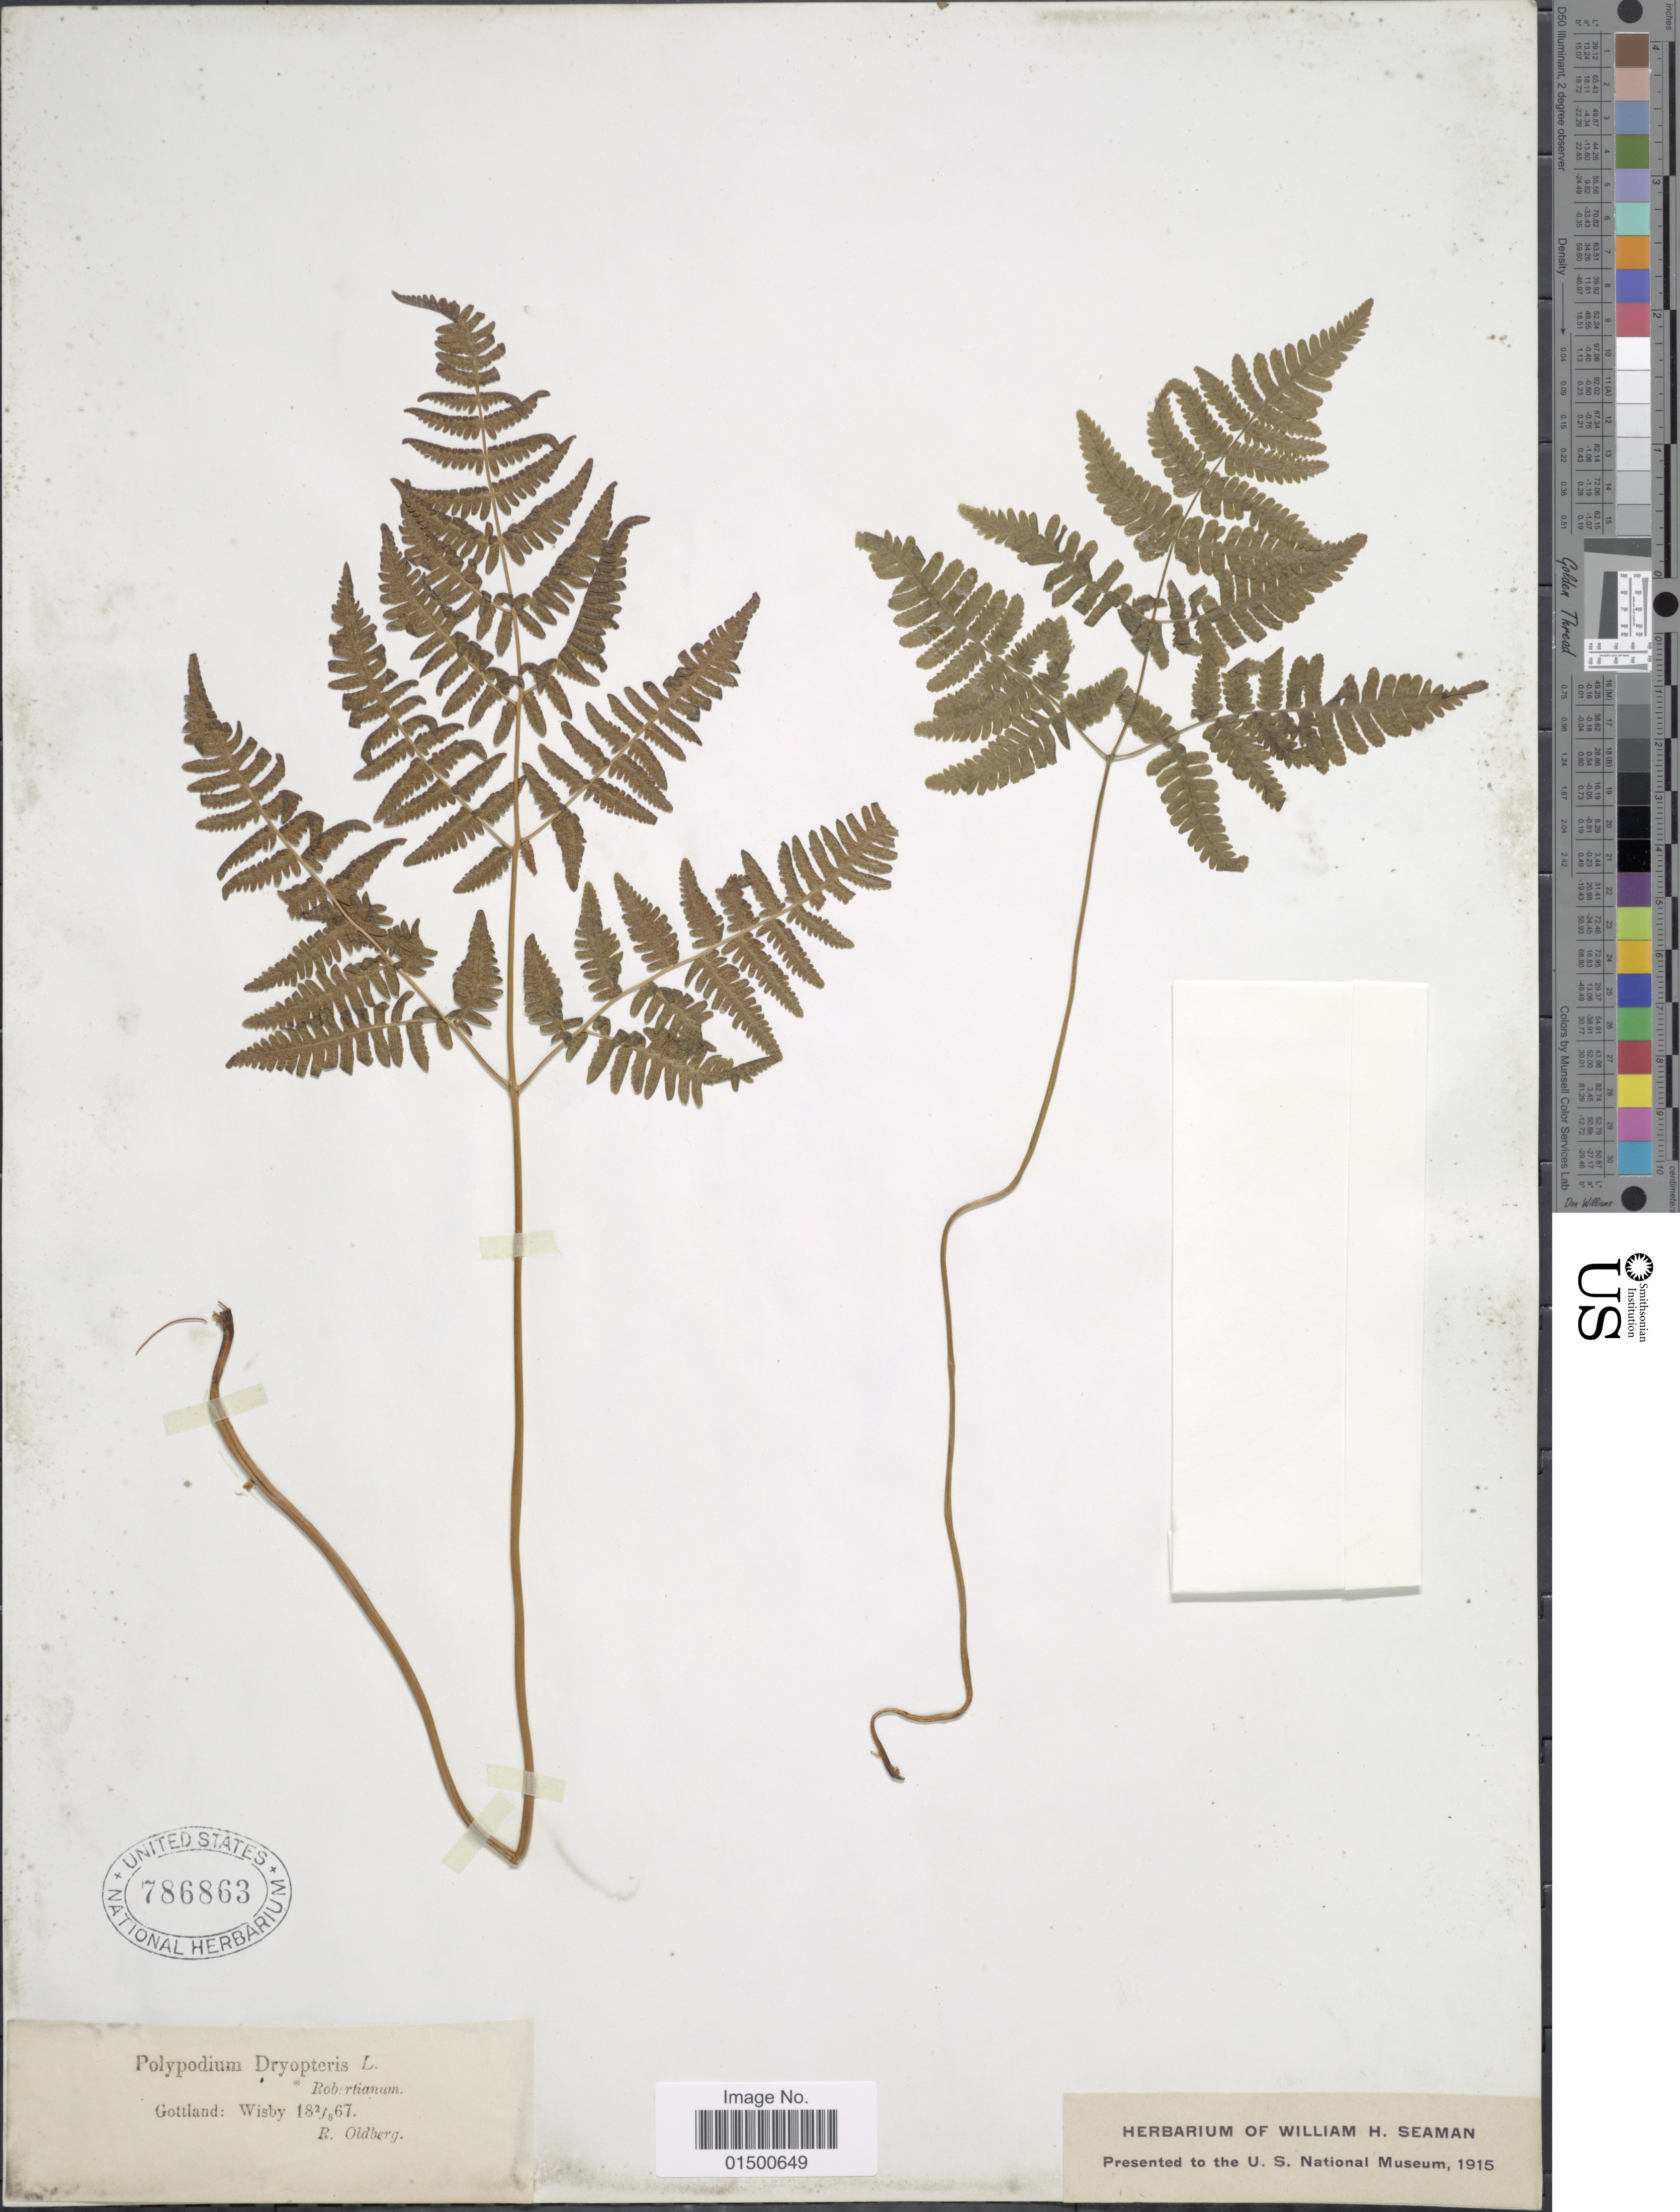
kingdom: Plantae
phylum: Tracheophyta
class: Polypodiopsida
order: Polypodiales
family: Cystopteridaceae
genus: Gymnocarpium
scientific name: Gymnocarpium disjunctum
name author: (Rupr.) Ching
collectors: R. Oldberg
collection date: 1867-08-02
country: Sweden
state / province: Gotland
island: Gotland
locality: Gottland, Wisby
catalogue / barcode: US 786863